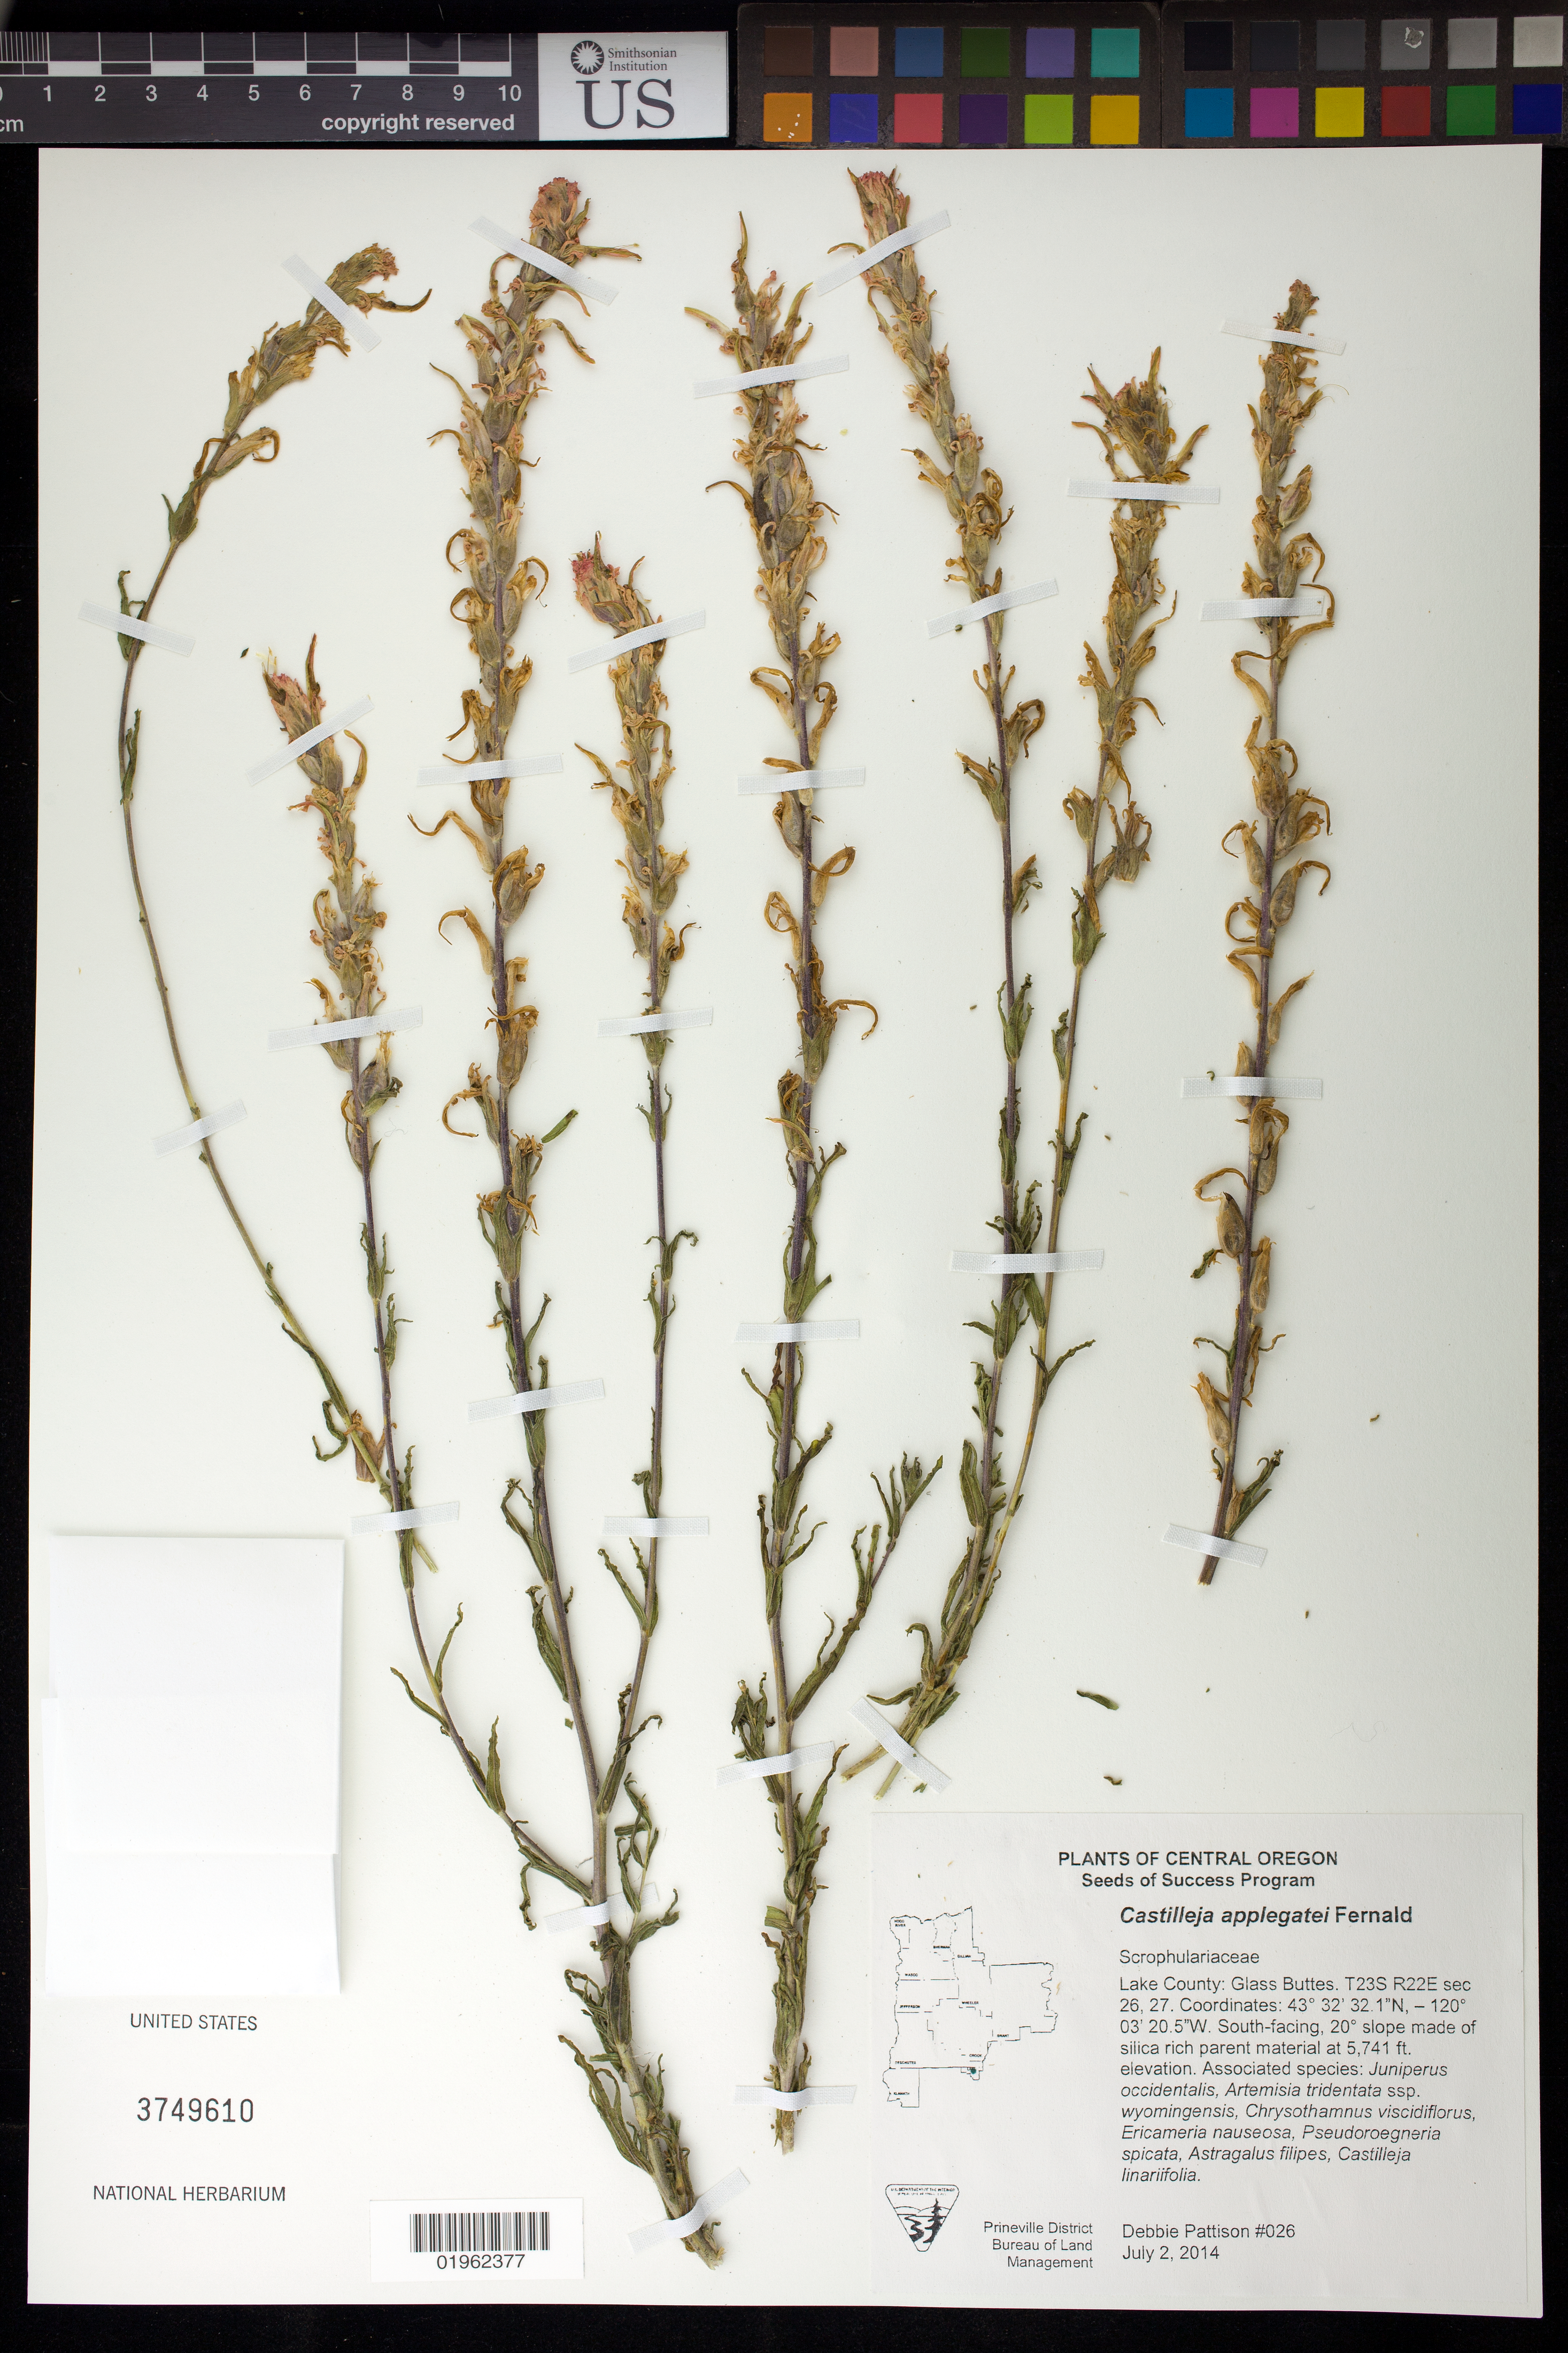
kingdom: Plantae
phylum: Tracheophyta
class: Magnoliopsida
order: Lamiales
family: Orobanchaceae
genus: Castilleja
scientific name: Castilleja applegatei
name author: Fernald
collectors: D. Pattison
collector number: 026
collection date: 2014-07-02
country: United States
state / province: Oregon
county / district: Lake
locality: Glass Buttes T23S R22E sec 26 and 27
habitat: Silica rich parent material. With Juniperus occidentalis, Ericameria nauseosa, Astragalus filipes, ect.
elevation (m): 1750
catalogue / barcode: US 3749610